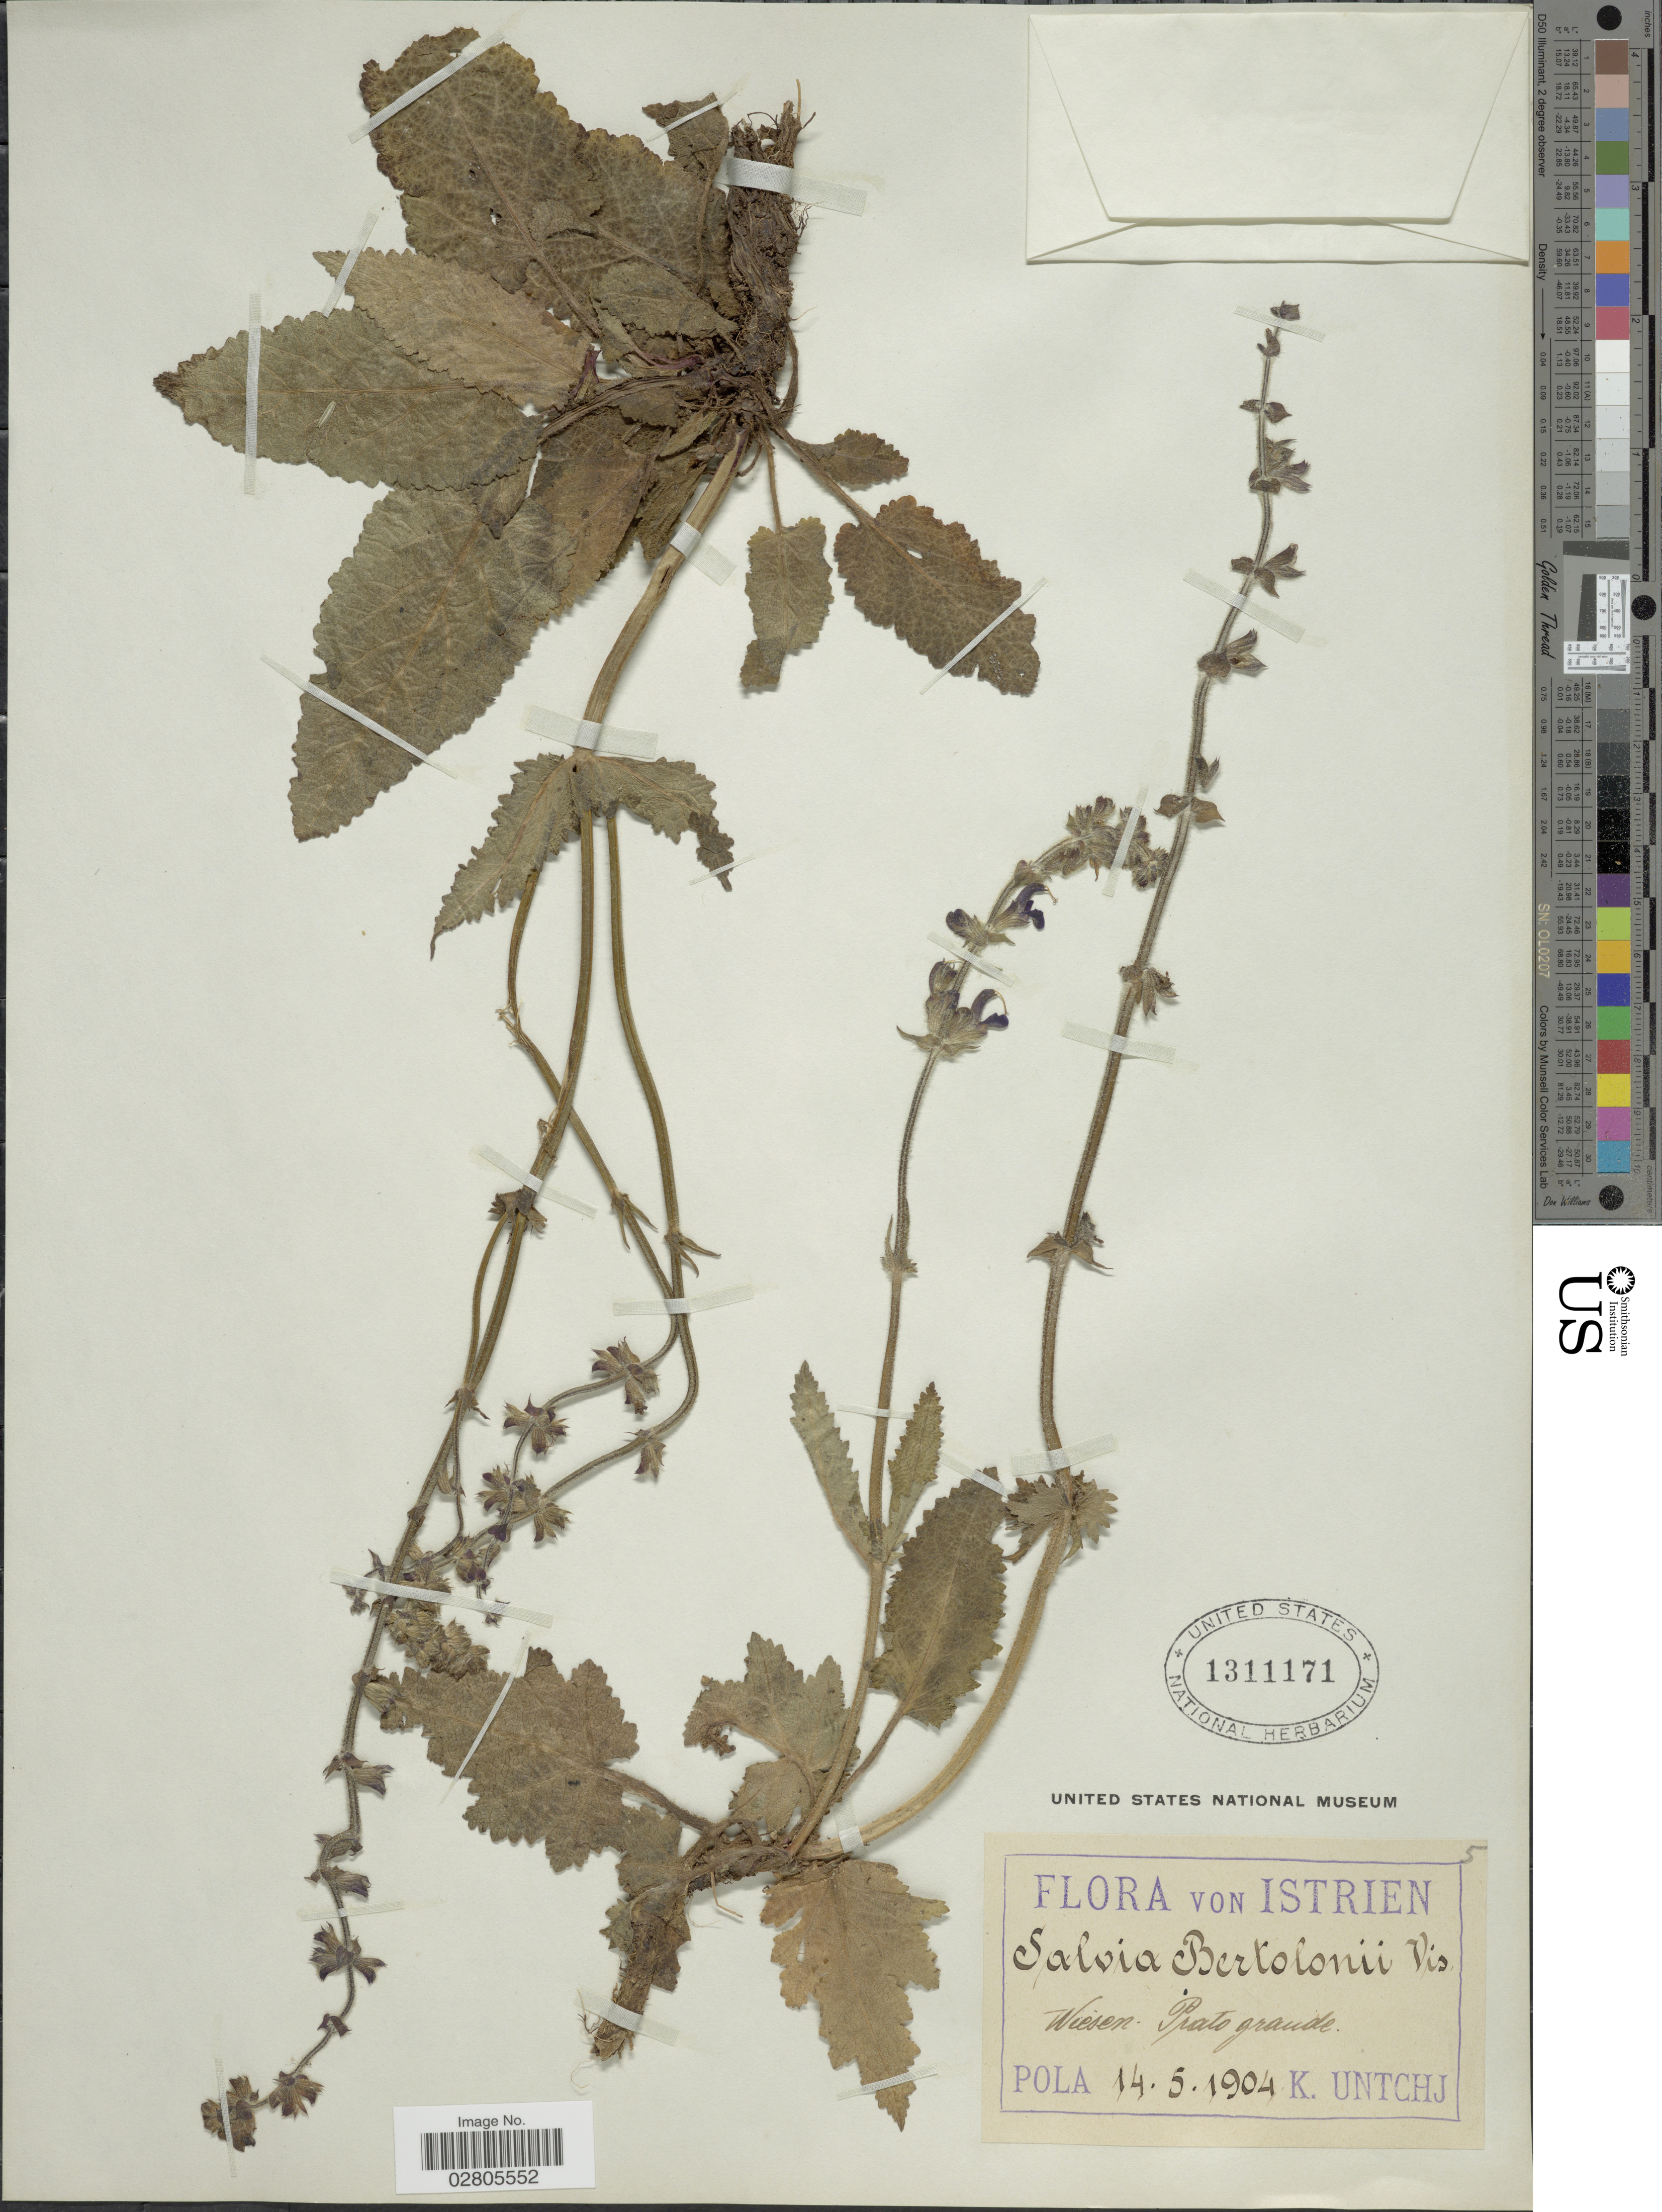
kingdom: Plantae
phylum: Tracheophyta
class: Magnoliopsida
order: Lamiales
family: Lamiaceae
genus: Salvia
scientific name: Salvia bertolonii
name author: Vis.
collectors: K. Untchj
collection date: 1904-05-14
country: Croatia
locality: Istrien. Wiesen. Prato grande. Pola.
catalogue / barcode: US 1311171